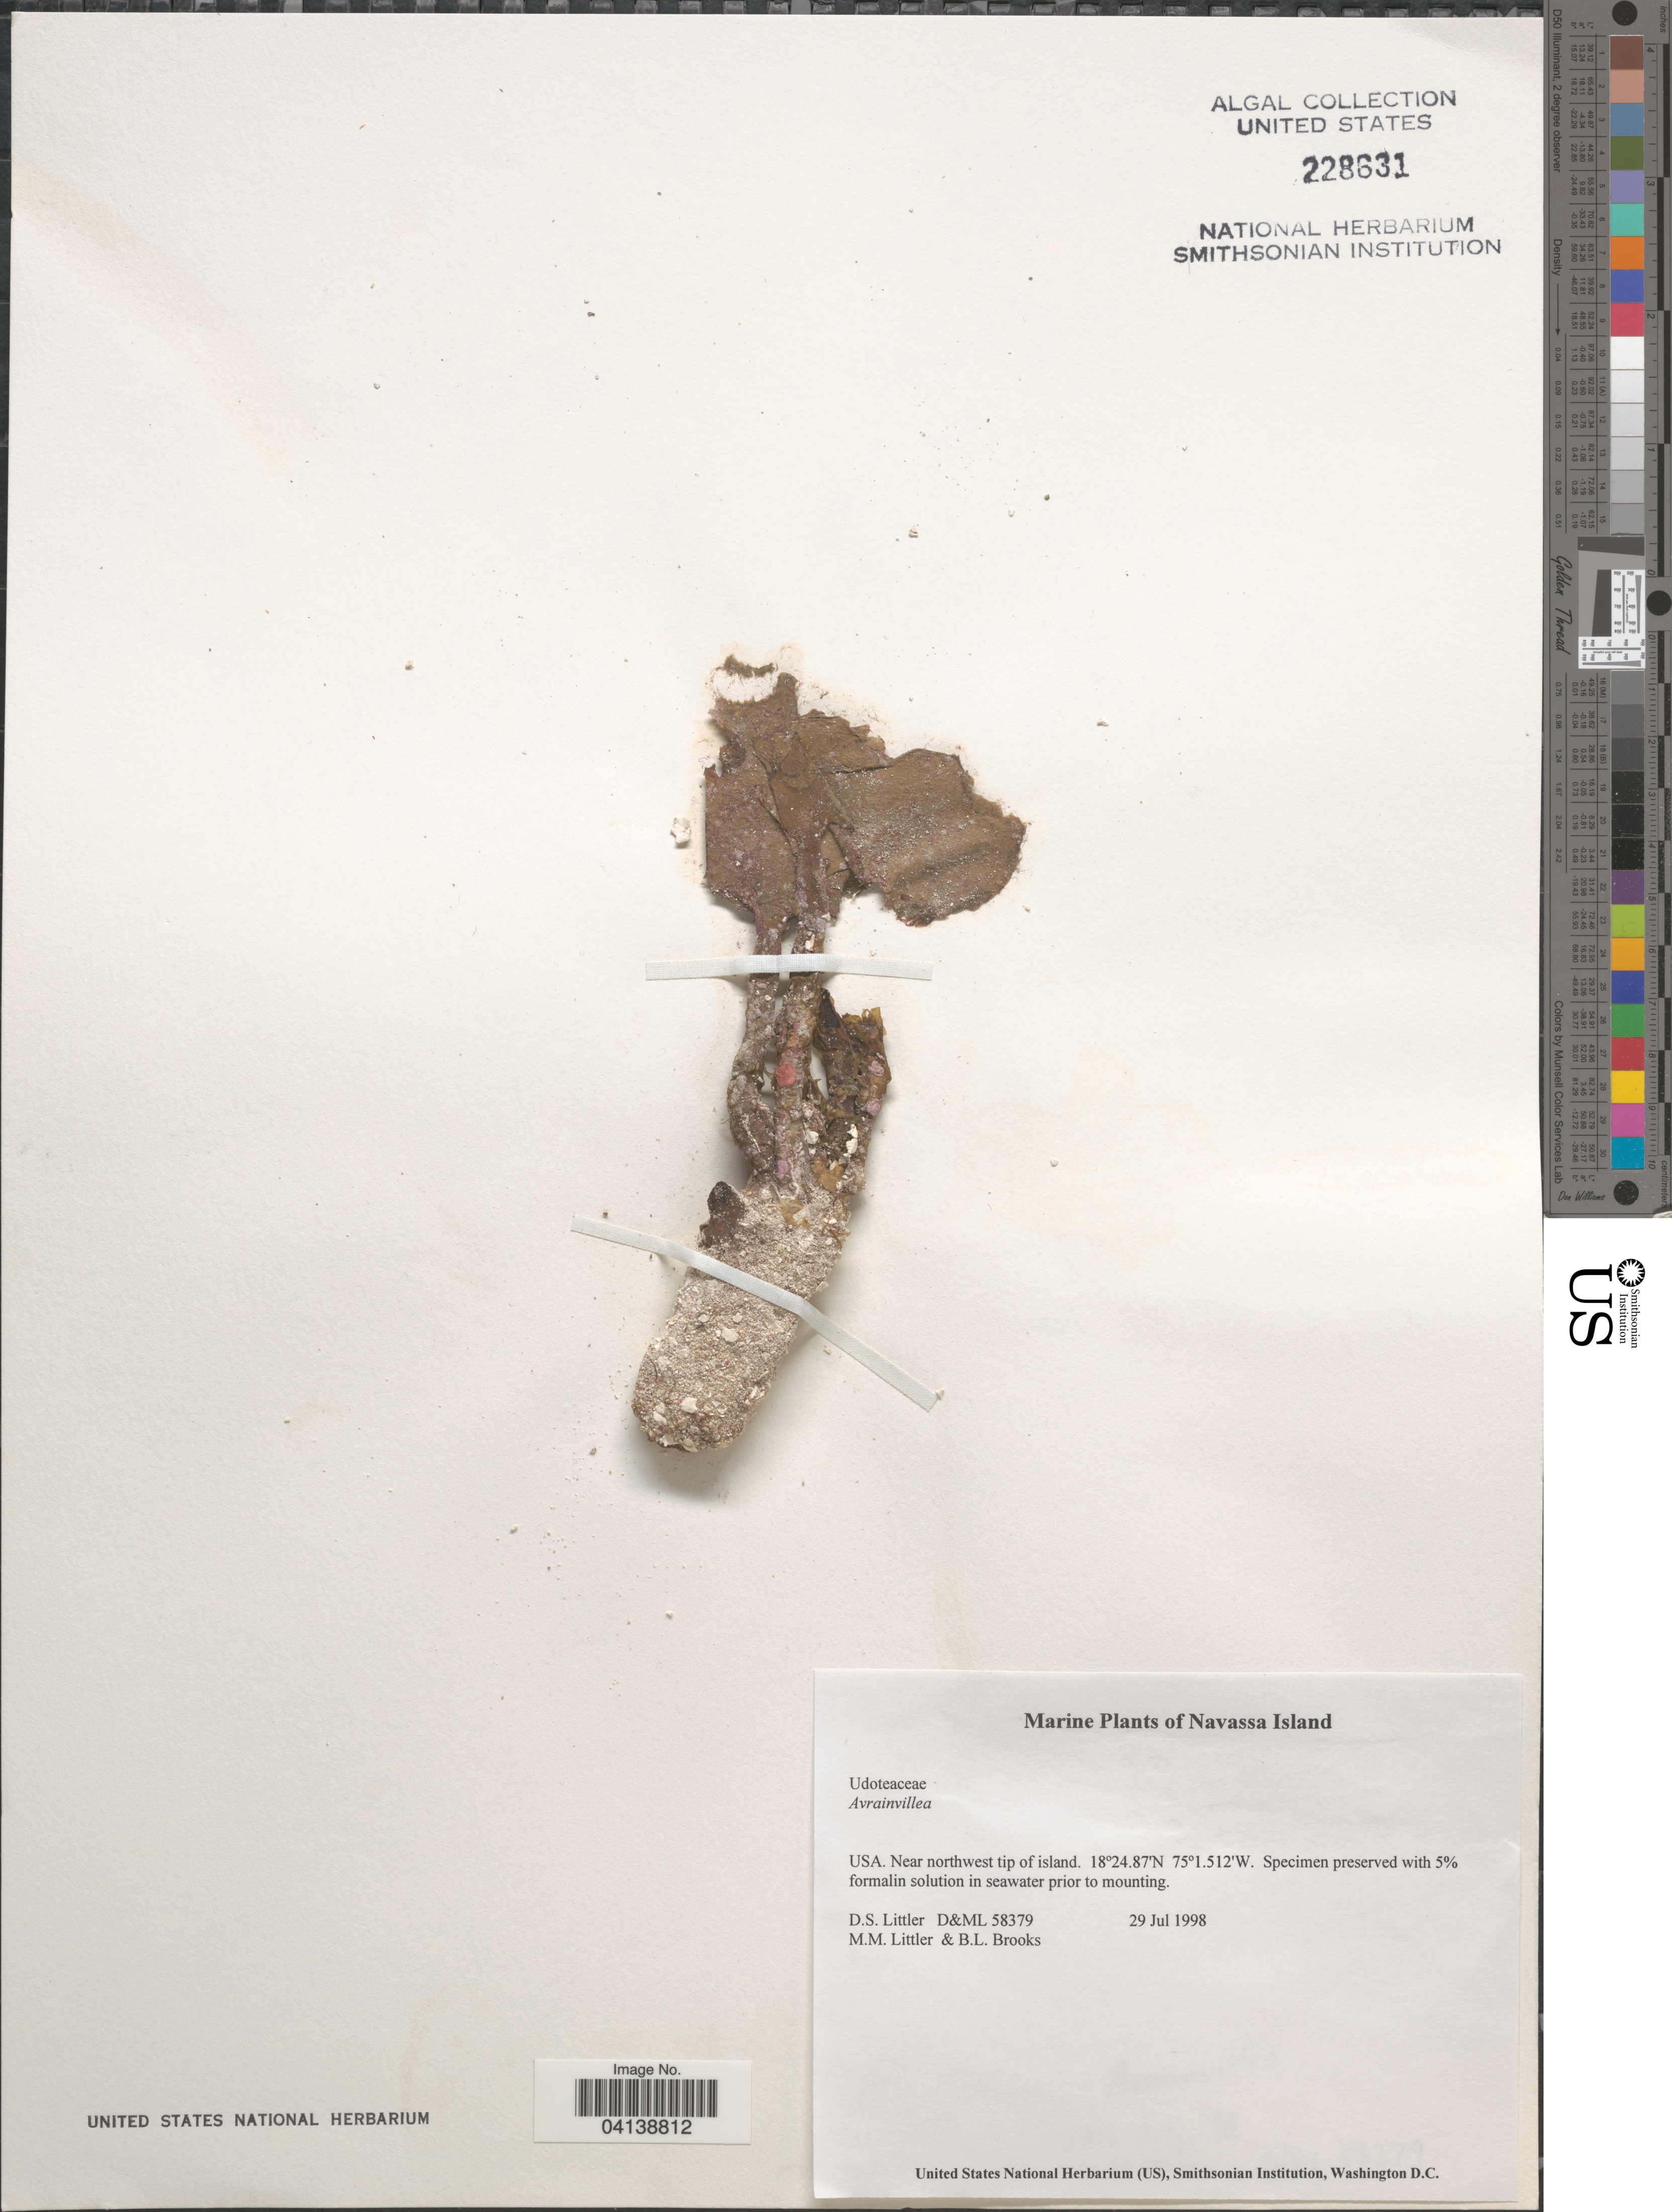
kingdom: Plantae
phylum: Chlorophyta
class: Ulvophyceae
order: Bryopsidales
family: Dichotomosiphonaceae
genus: Avrainvillea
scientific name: Avrainvillea sp.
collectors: D. S. Littler & B. Brooks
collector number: D&ML58379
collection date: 1998-07-29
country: Navassa Island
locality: Navassa Island. Near northwest tip island.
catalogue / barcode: US 228631